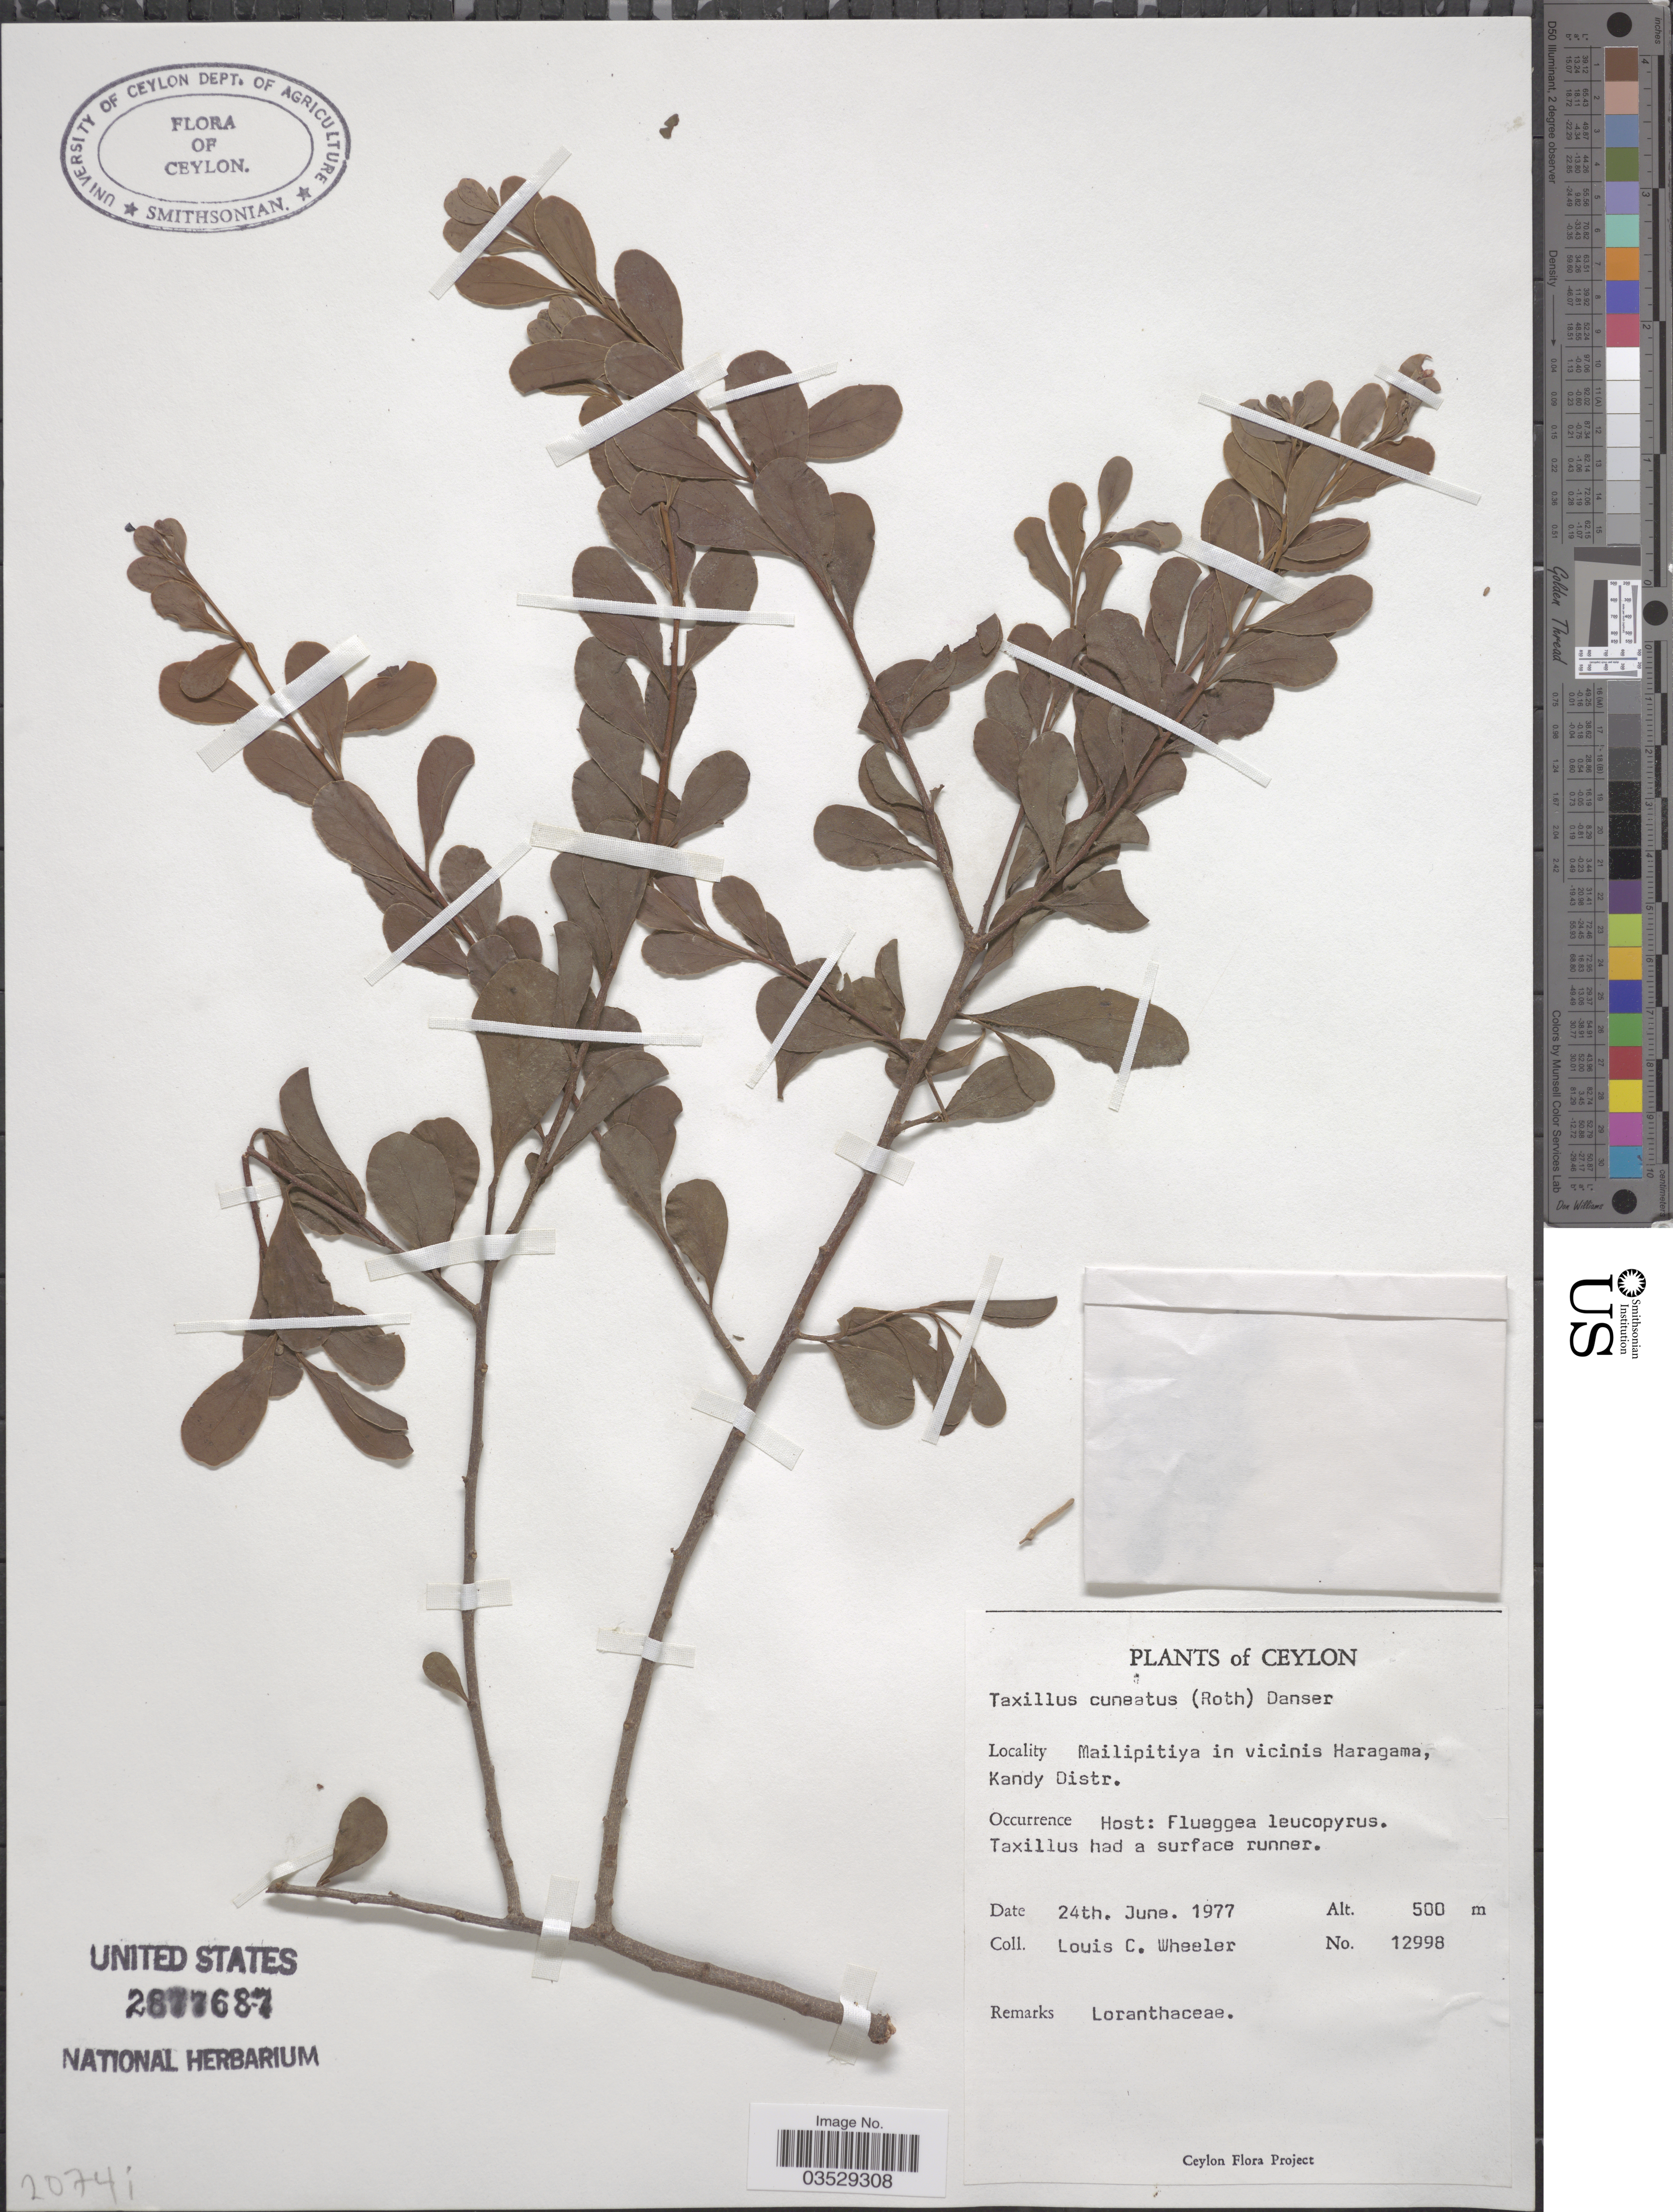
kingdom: Plantae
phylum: Tracheophyta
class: Magnoliopsida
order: Santalales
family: Loranthaceae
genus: Taxillus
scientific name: Taxillus cuneatus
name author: Danser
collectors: L. C. Wheeler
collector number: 12998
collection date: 1977-06-24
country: Sri Lanka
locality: Ceylon. Mailipitiya in vicinis Haragama, Kandy Distr.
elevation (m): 500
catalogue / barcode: US 2877687